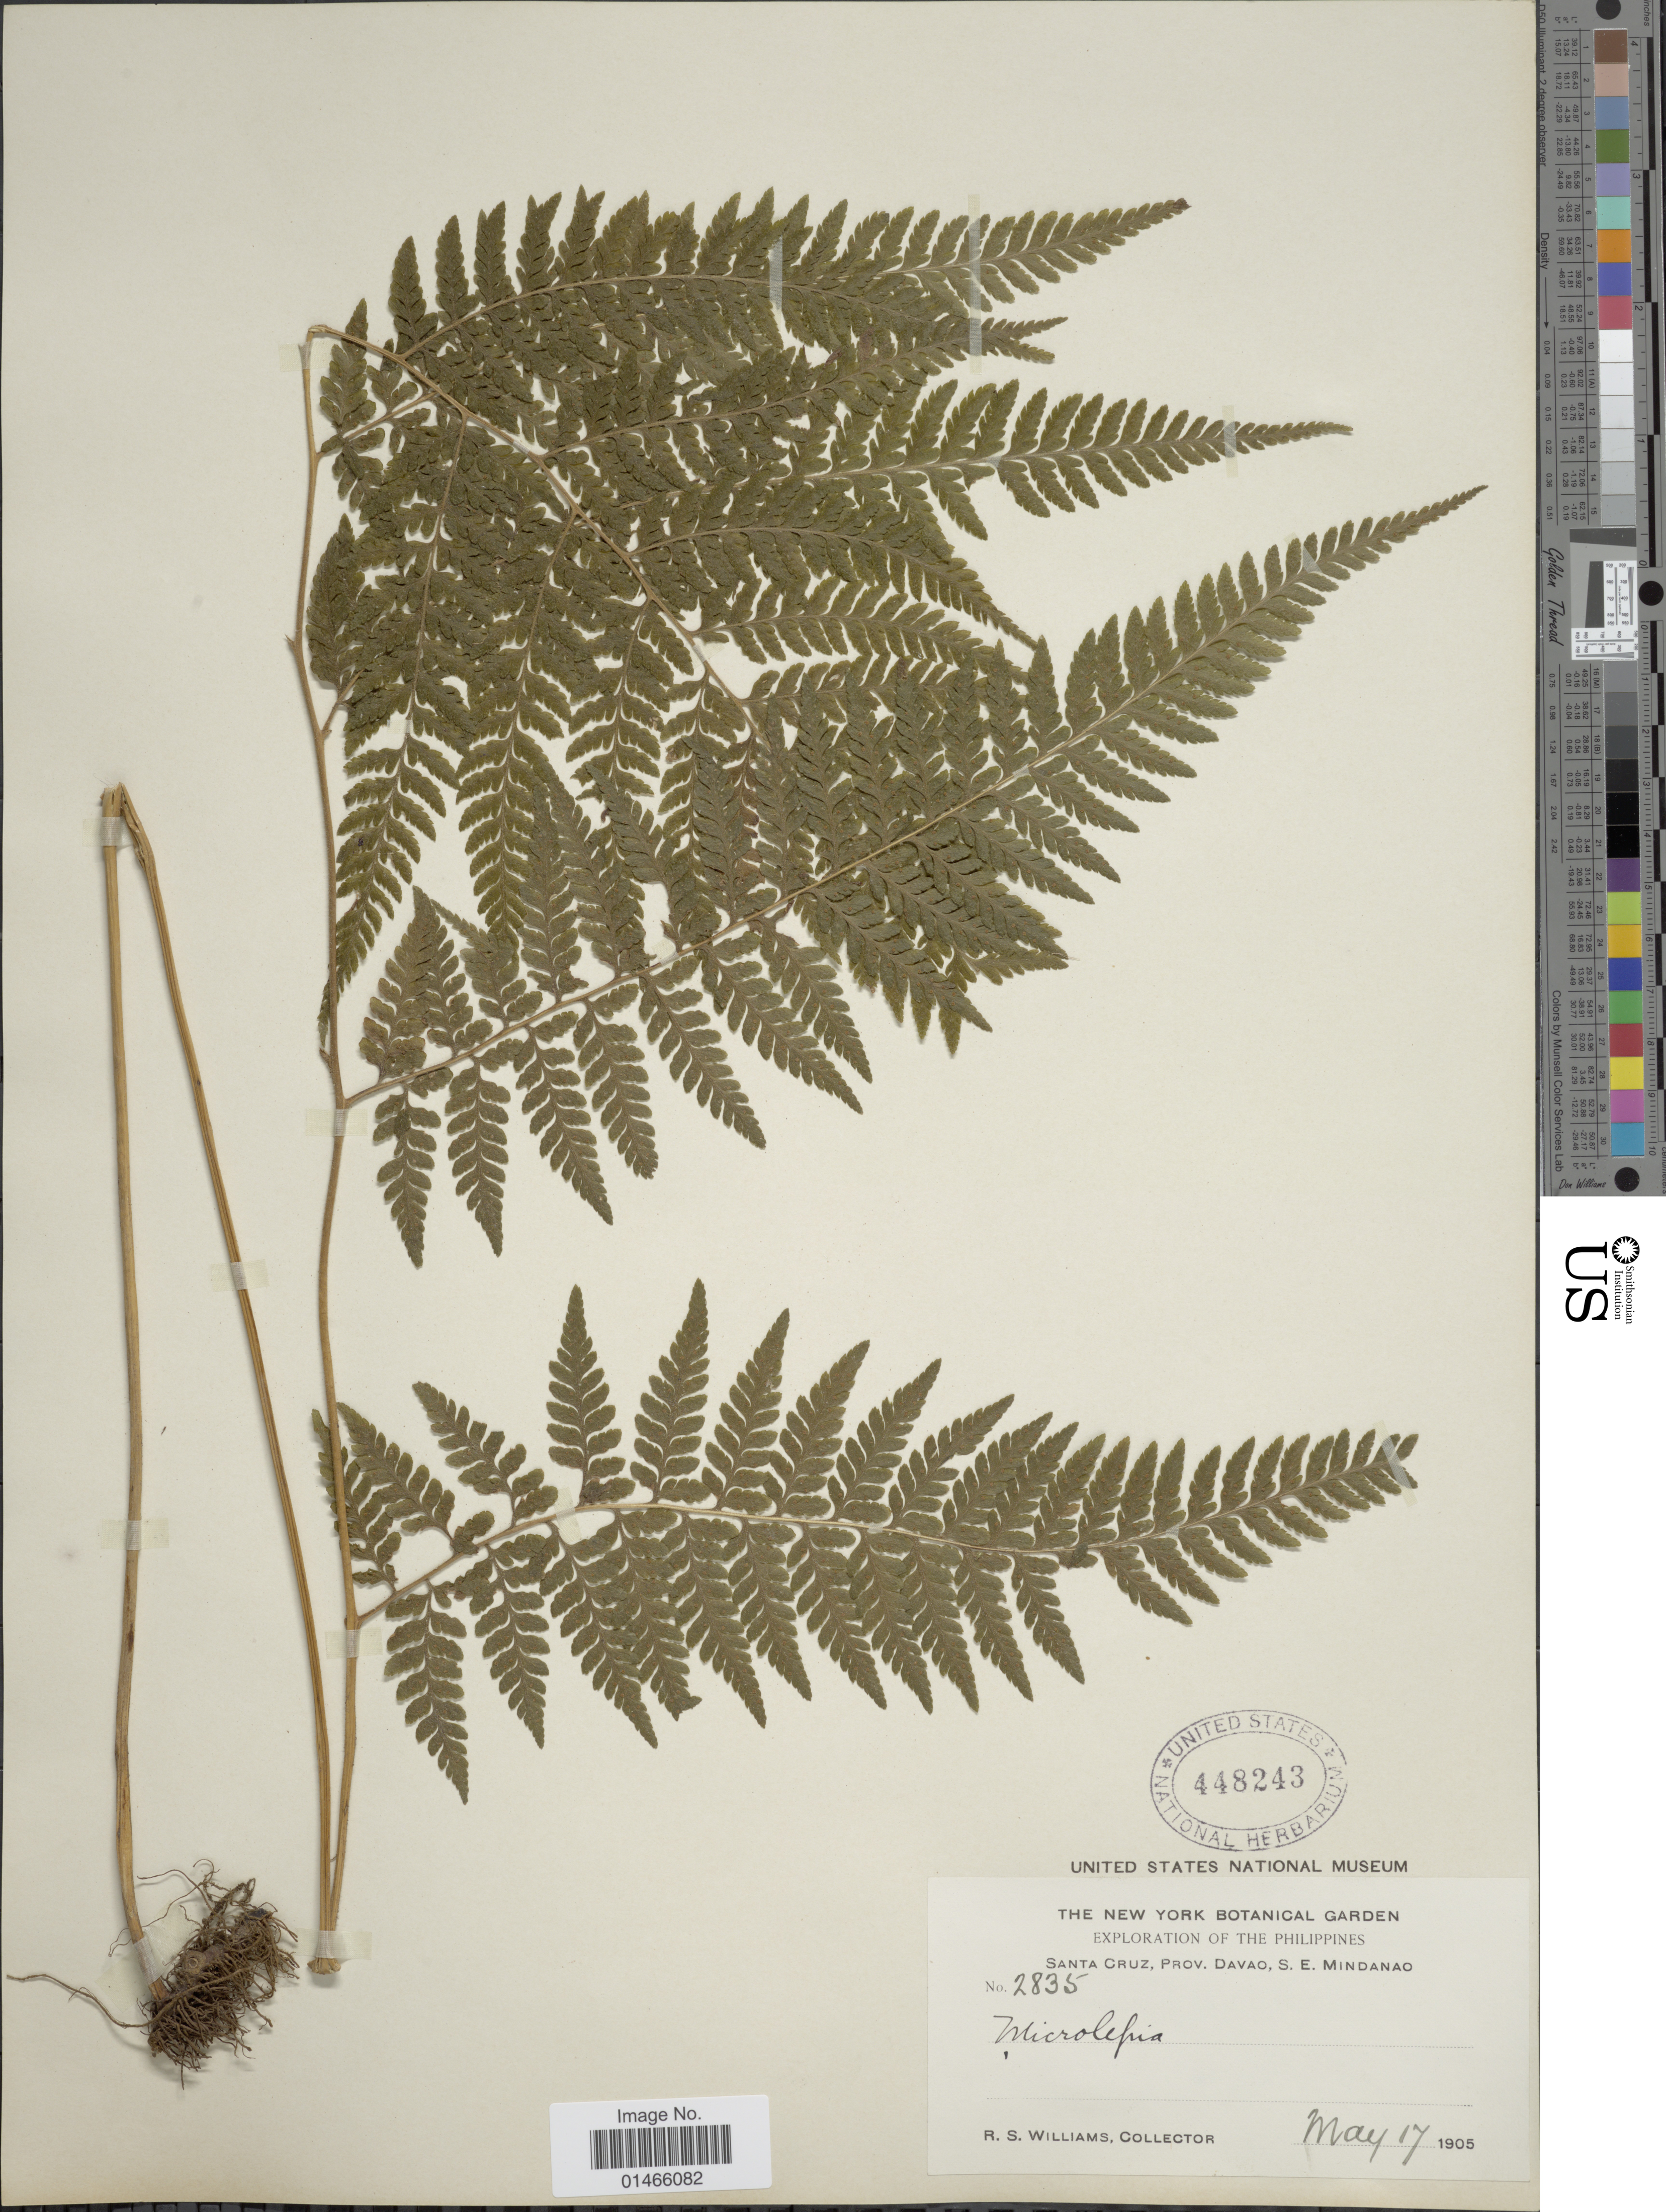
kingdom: Plantae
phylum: Tracheophyta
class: Polypodiopsida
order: Polypodiales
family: Dennstaedtiaceae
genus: Microlepia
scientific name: Microlepia speluncae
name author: (L.) T. Moore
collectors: R. S. Williams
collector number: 2835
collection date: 1905-05-17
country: Philippines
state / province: Davao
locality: Santa Cruz, Prov. Davao, S.E. Mindanao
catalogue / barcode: US 448243